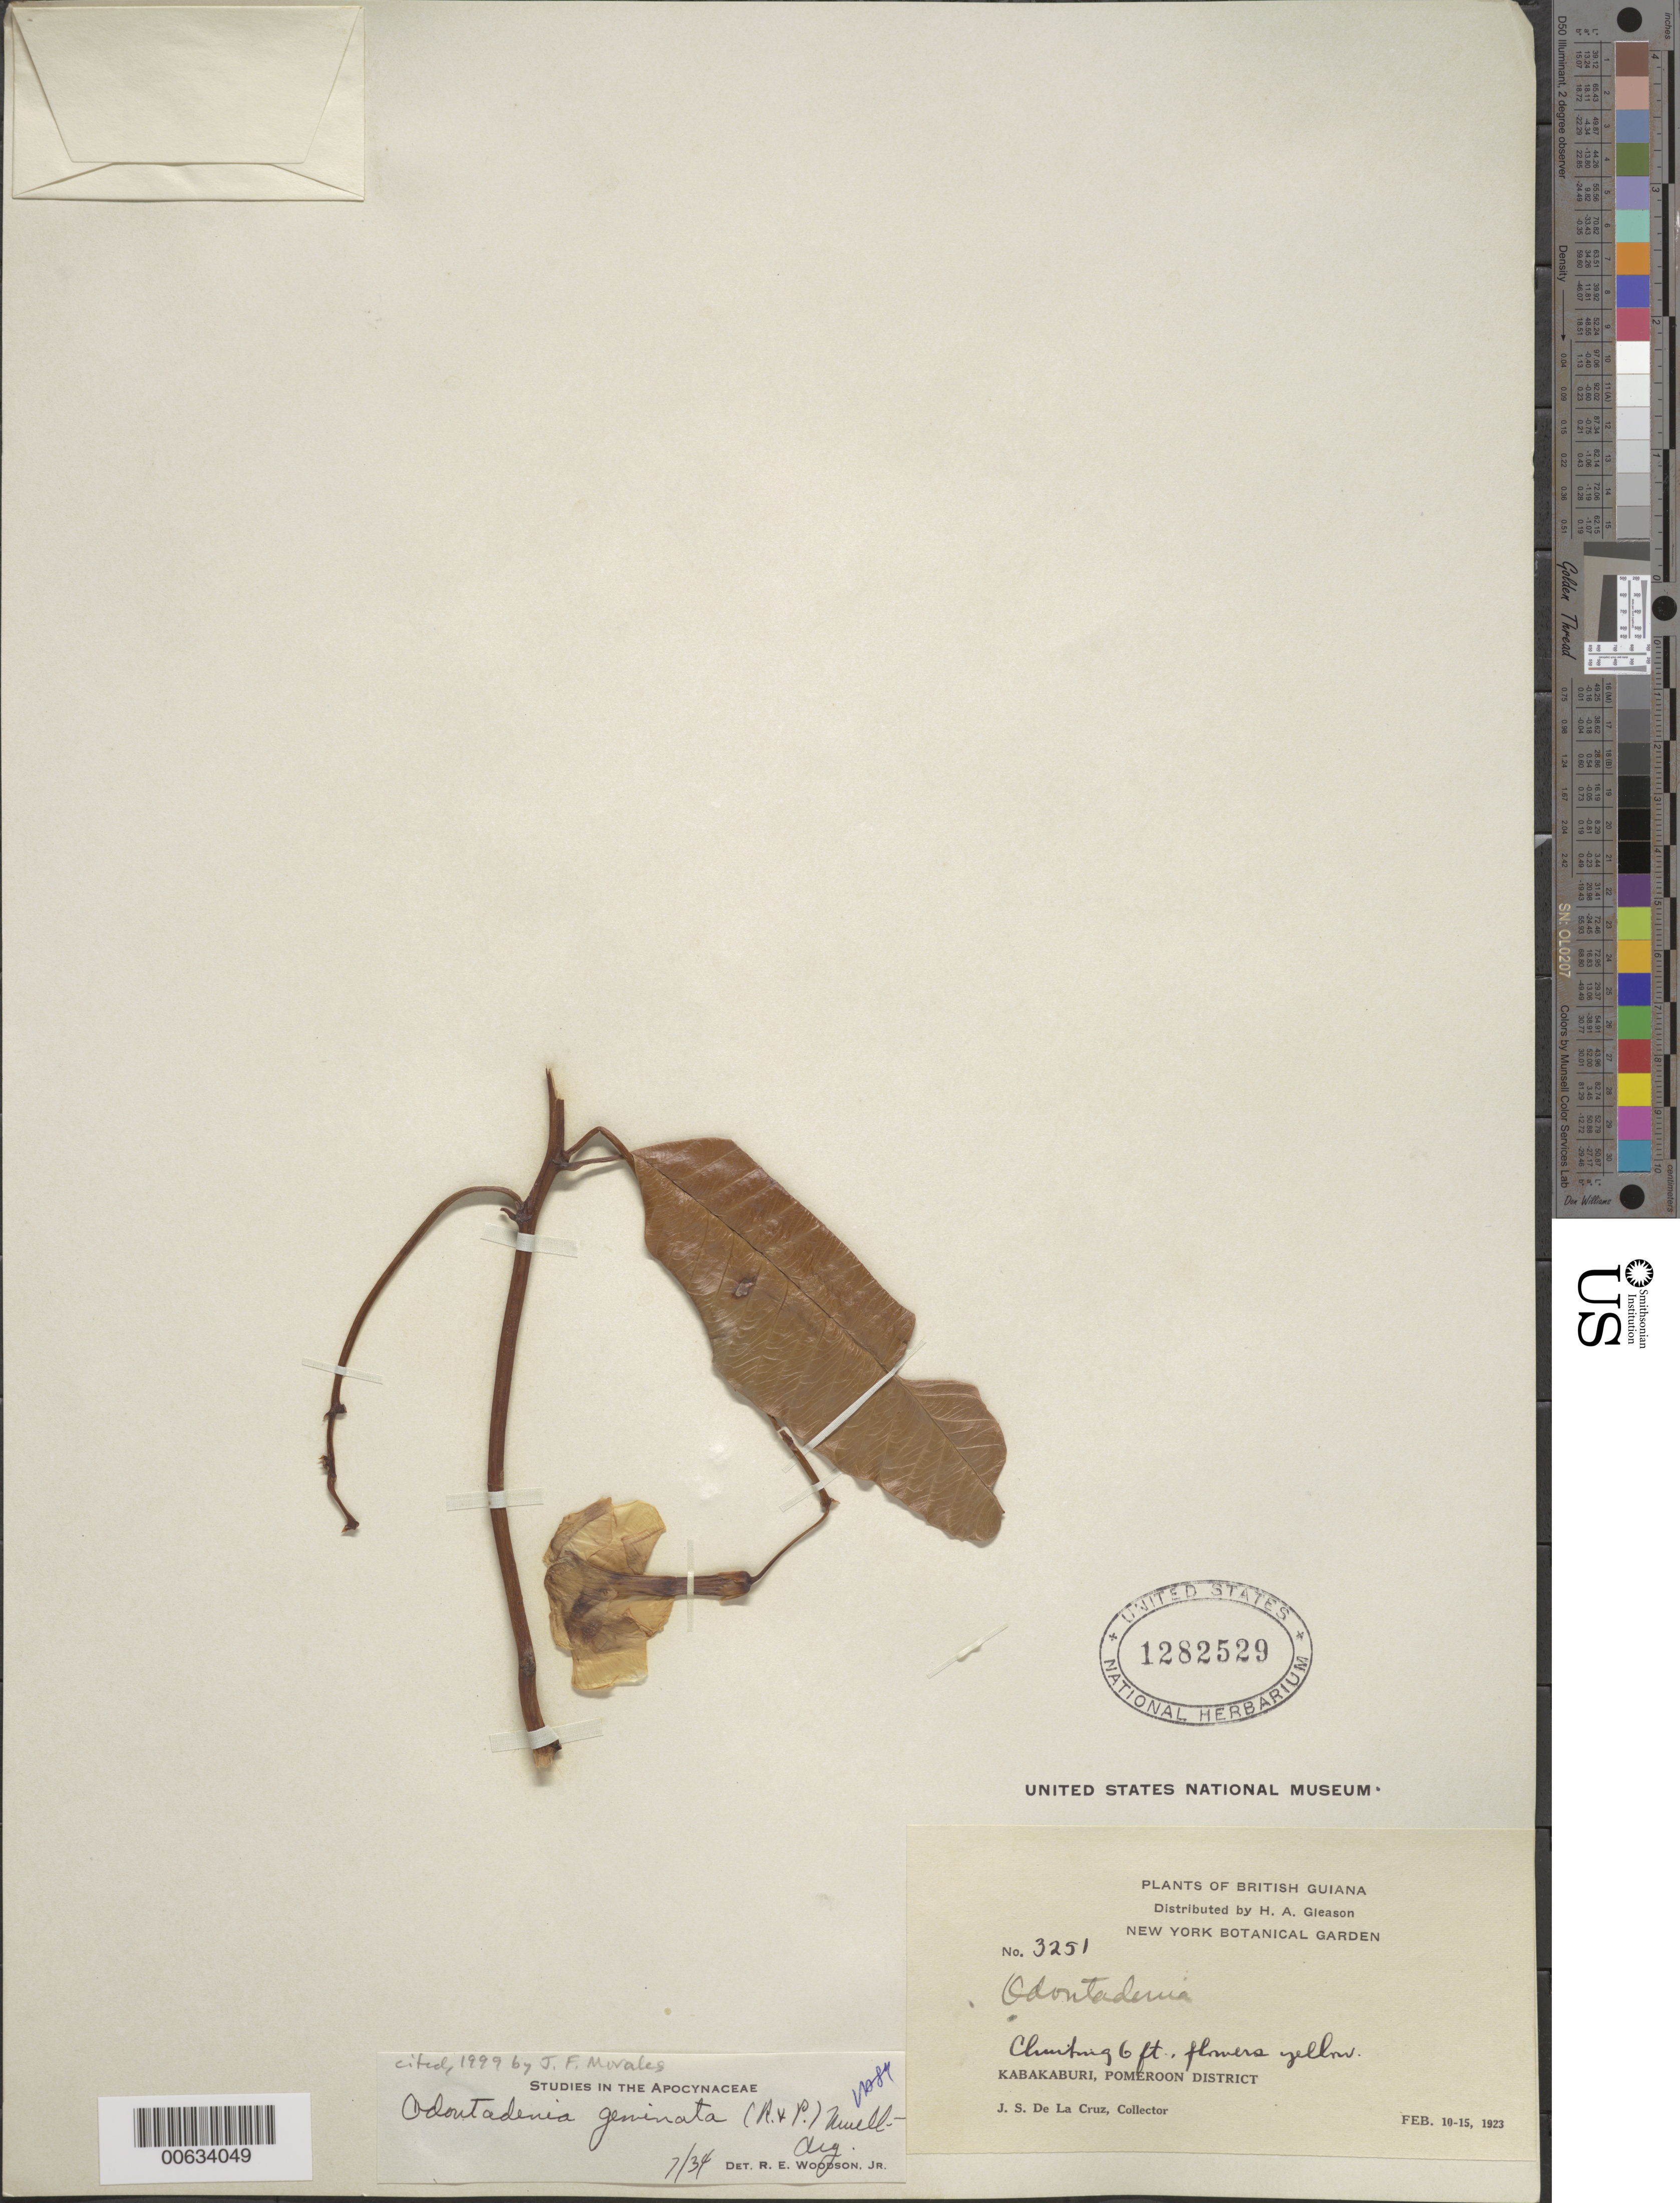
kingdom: Plantae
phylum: Tracheophyta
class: Magnoliopsida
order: Gentianales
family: Apocynaceae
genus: Odontadenia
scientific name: Odontadenia geminata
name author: (Hoffmanns. ex Roem. & Schult.) Müll. Arg.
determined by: Woodson, R. E., Jr.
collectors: J. S. de la Cruz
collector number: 3251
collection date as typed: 10-Feb-23 to 15-Feb-23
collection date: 1923-02-10/1923-02-15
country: Guyana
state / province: Pomeroon-Supenaam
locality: Kabakaburi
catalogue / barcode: US 1282529